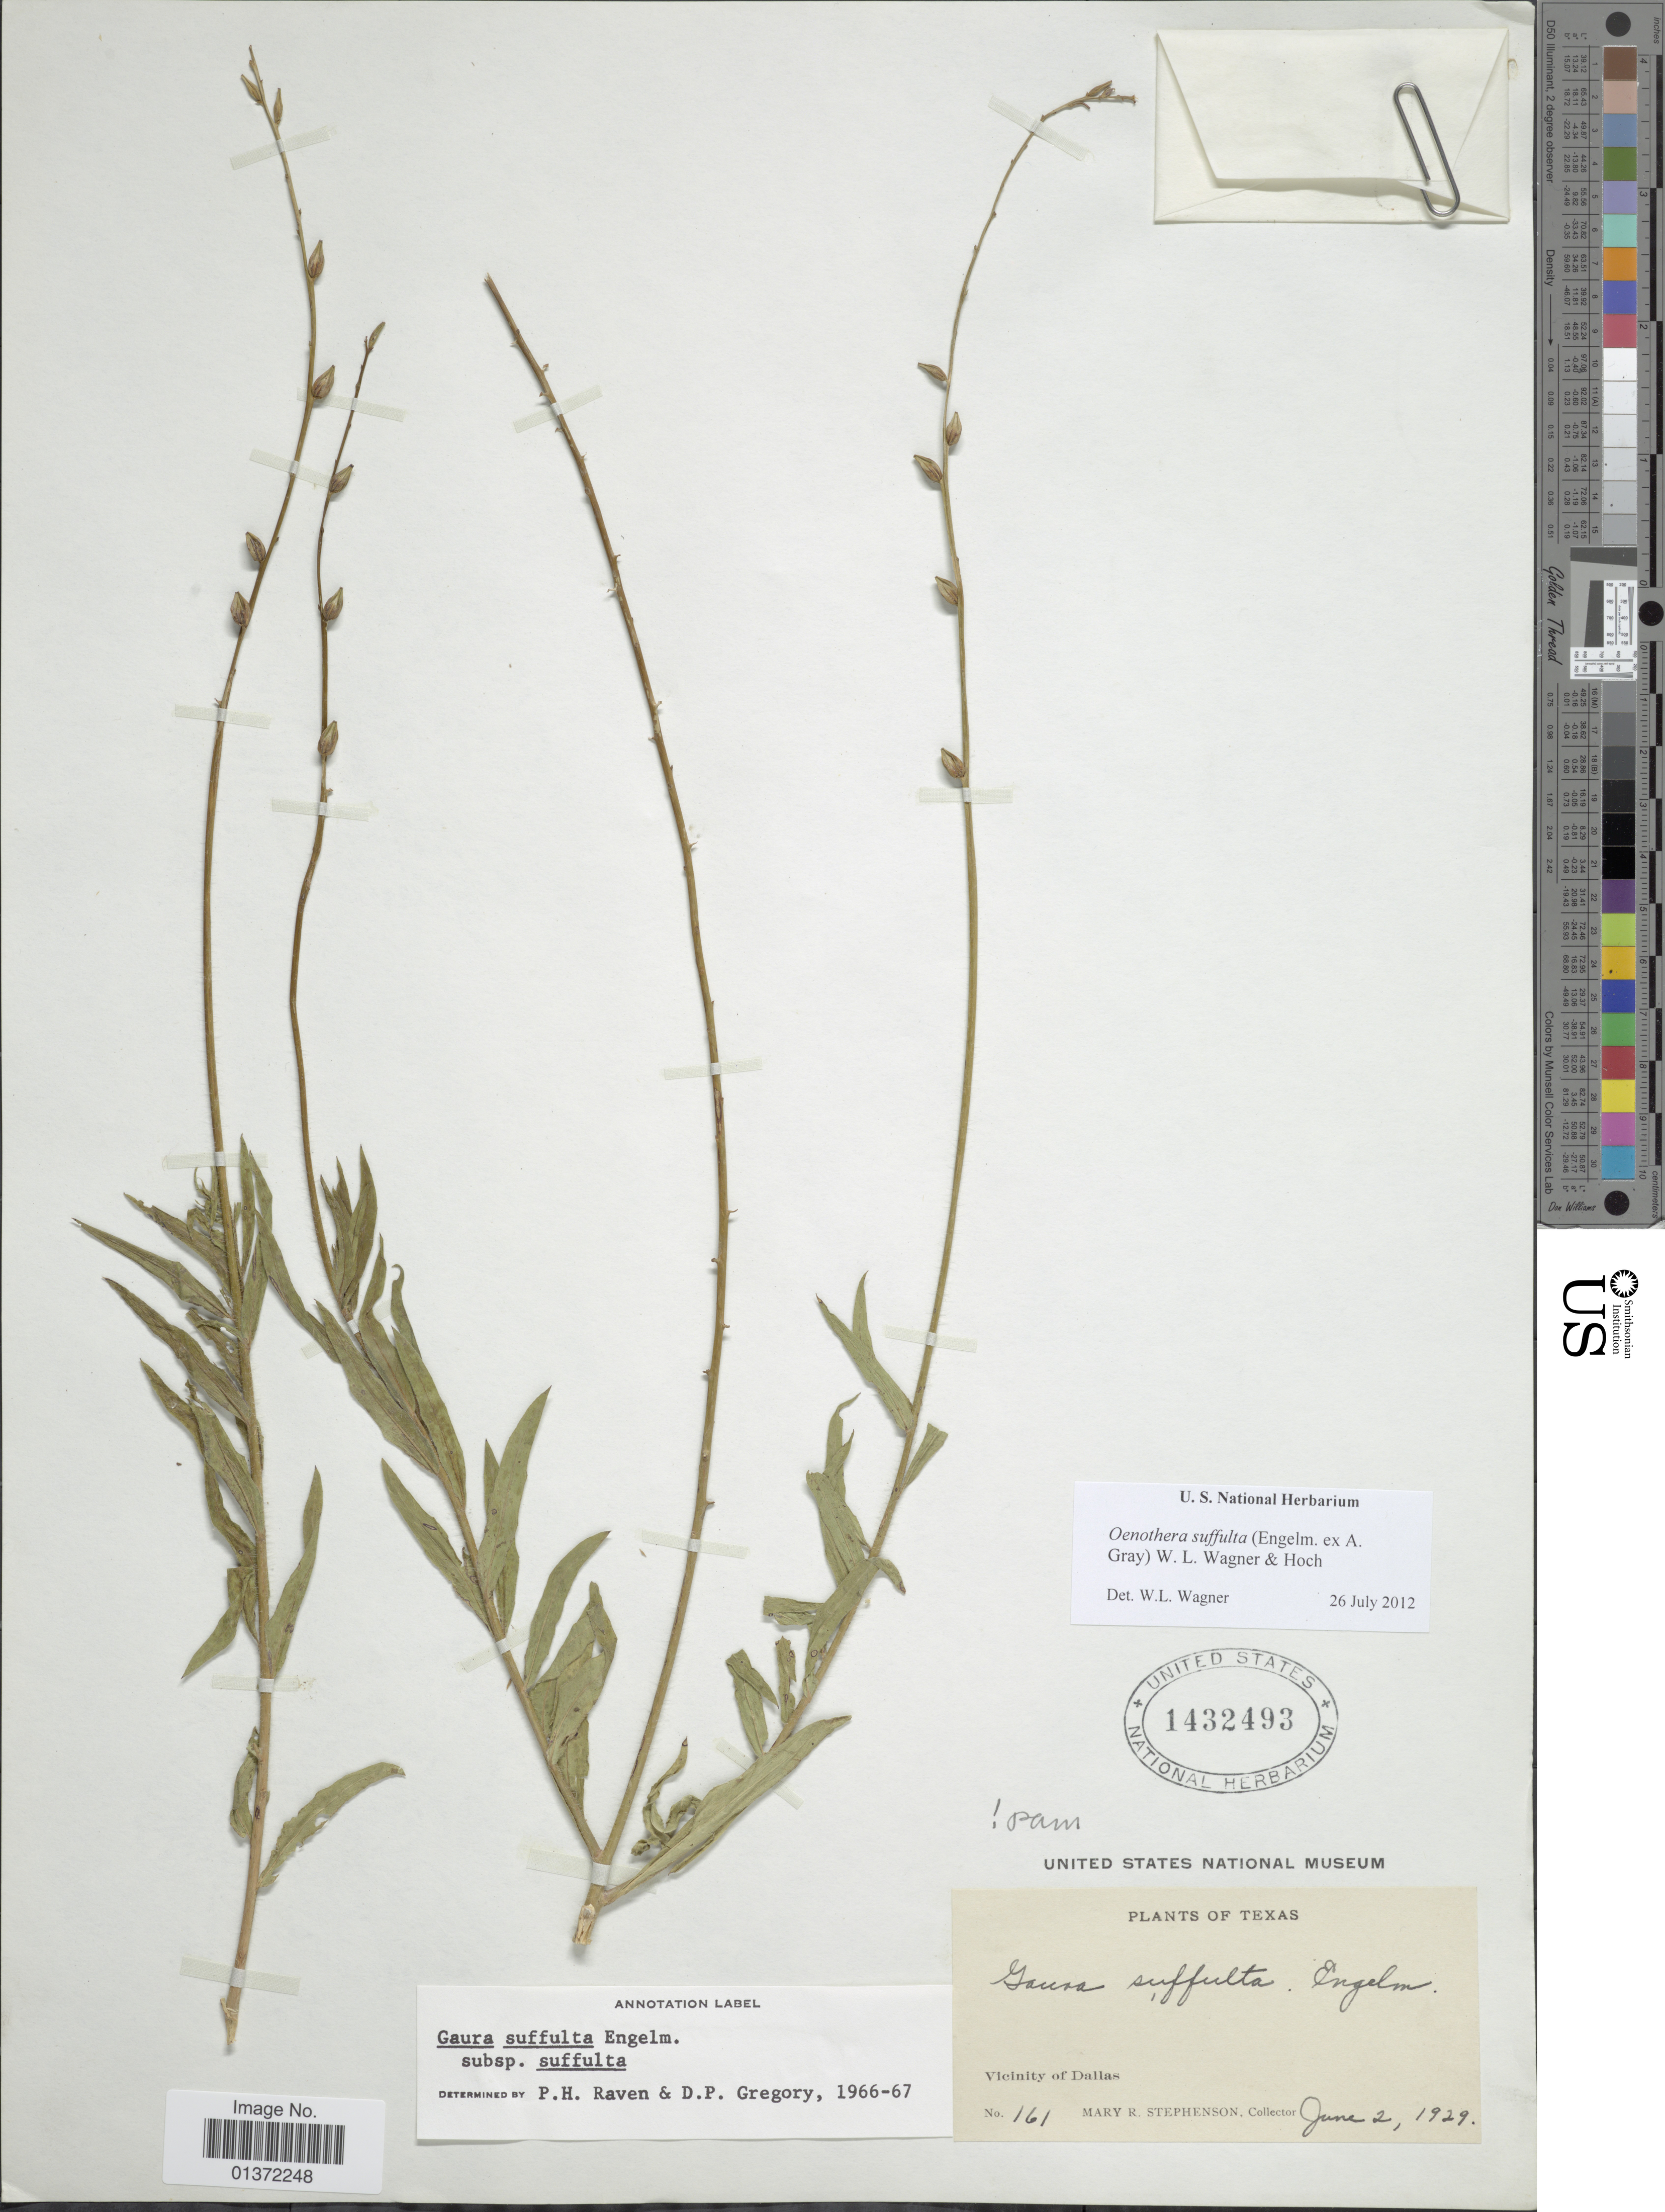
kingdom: Plantae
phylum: Tracheophyta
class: Magnoliopsida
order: Myrtales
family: Onagraceae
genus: Oenothera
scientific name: Oenothera suffulta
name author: (Engelm. ex A. Gray) W.L. Wagner & Hoch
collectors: M. Stephenson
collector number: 161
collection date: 1929-06-02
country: United States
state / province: Texas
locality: Vicinity of Dallas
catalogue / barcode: US 1432493